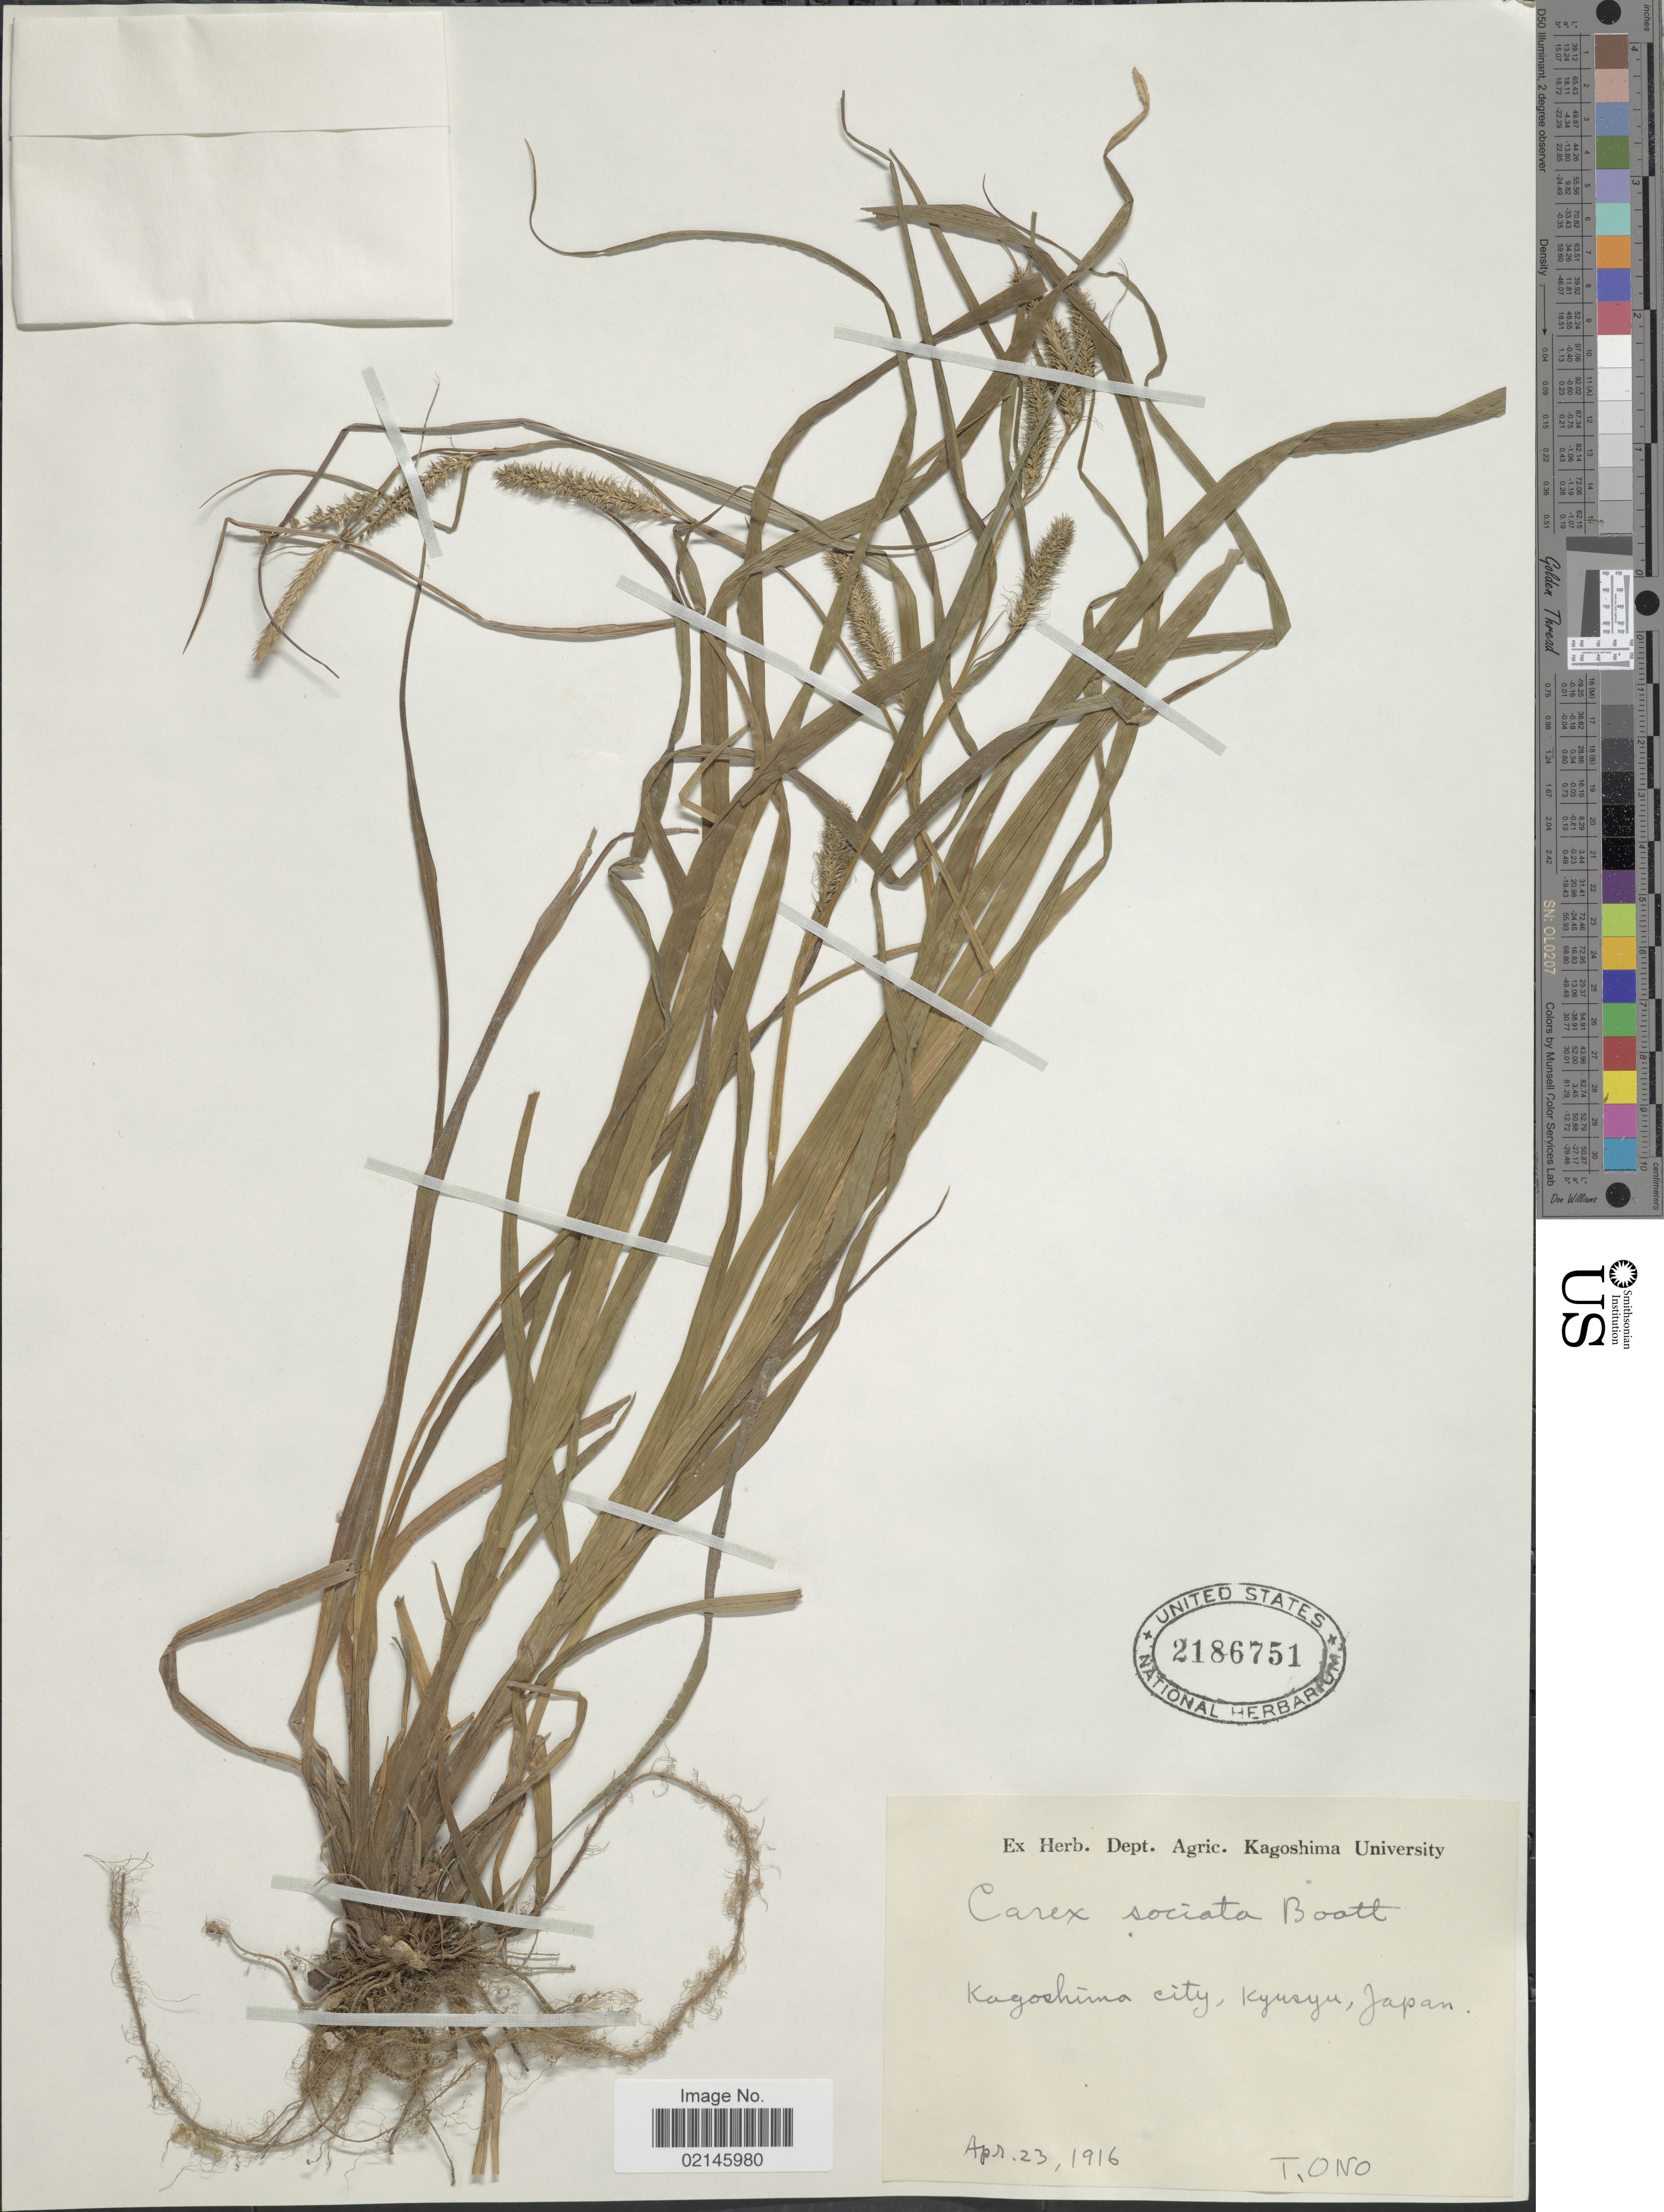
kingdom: Plantae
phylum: Tracheophyta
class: Liliopsida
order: Poales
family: Cyperaceae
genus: Carex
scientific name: Carex sociata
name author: Boott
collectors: T. Ono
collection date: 1916-04-23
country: Japan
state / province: Kagosima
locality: Kagoshima city, Kyusyu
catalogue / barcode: US 2186751